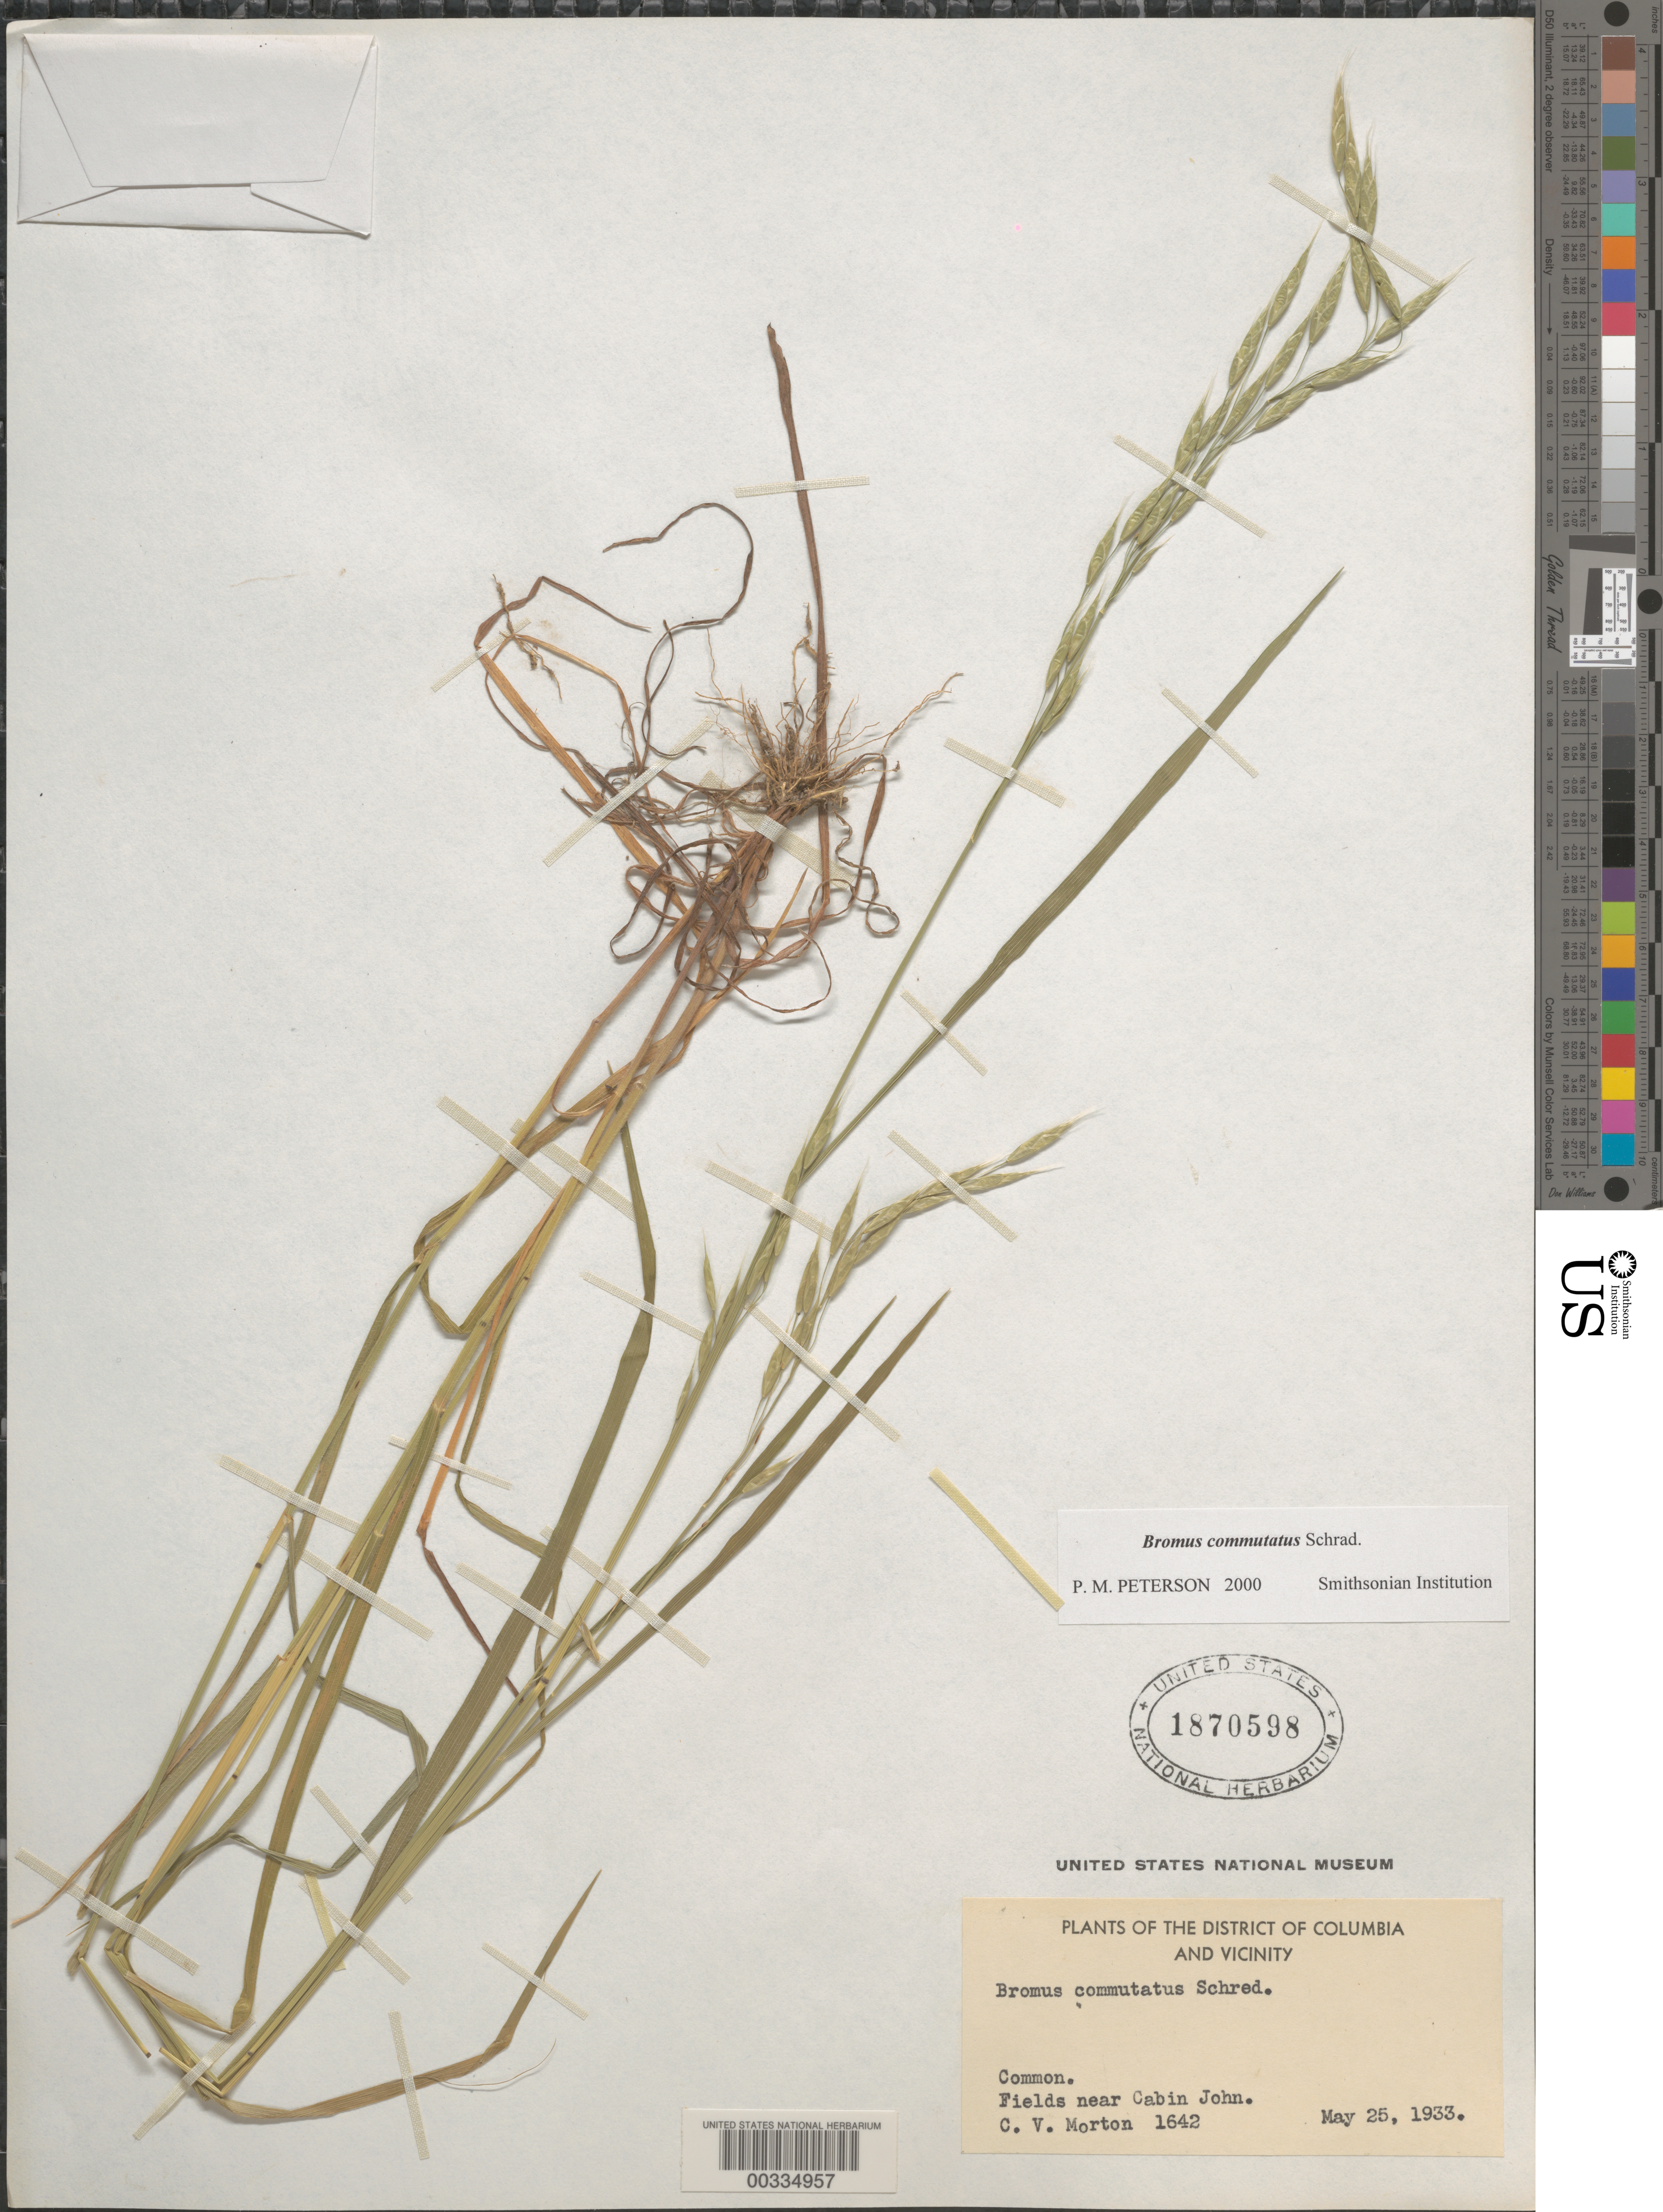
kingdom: Plantae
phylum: Tracheophyta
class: Liliopsida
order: Poales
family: Poaceae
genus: Bromus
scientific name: Bromus commutatus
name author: Schrad.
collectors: C. V. Morton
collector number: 1642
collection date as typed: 25 May 1953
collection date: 1953-05-25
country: United States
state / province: Maryland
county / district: Montgomery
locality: Cabin John vicinity C. & O. Canal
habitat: Fields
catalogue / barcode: US 1870598